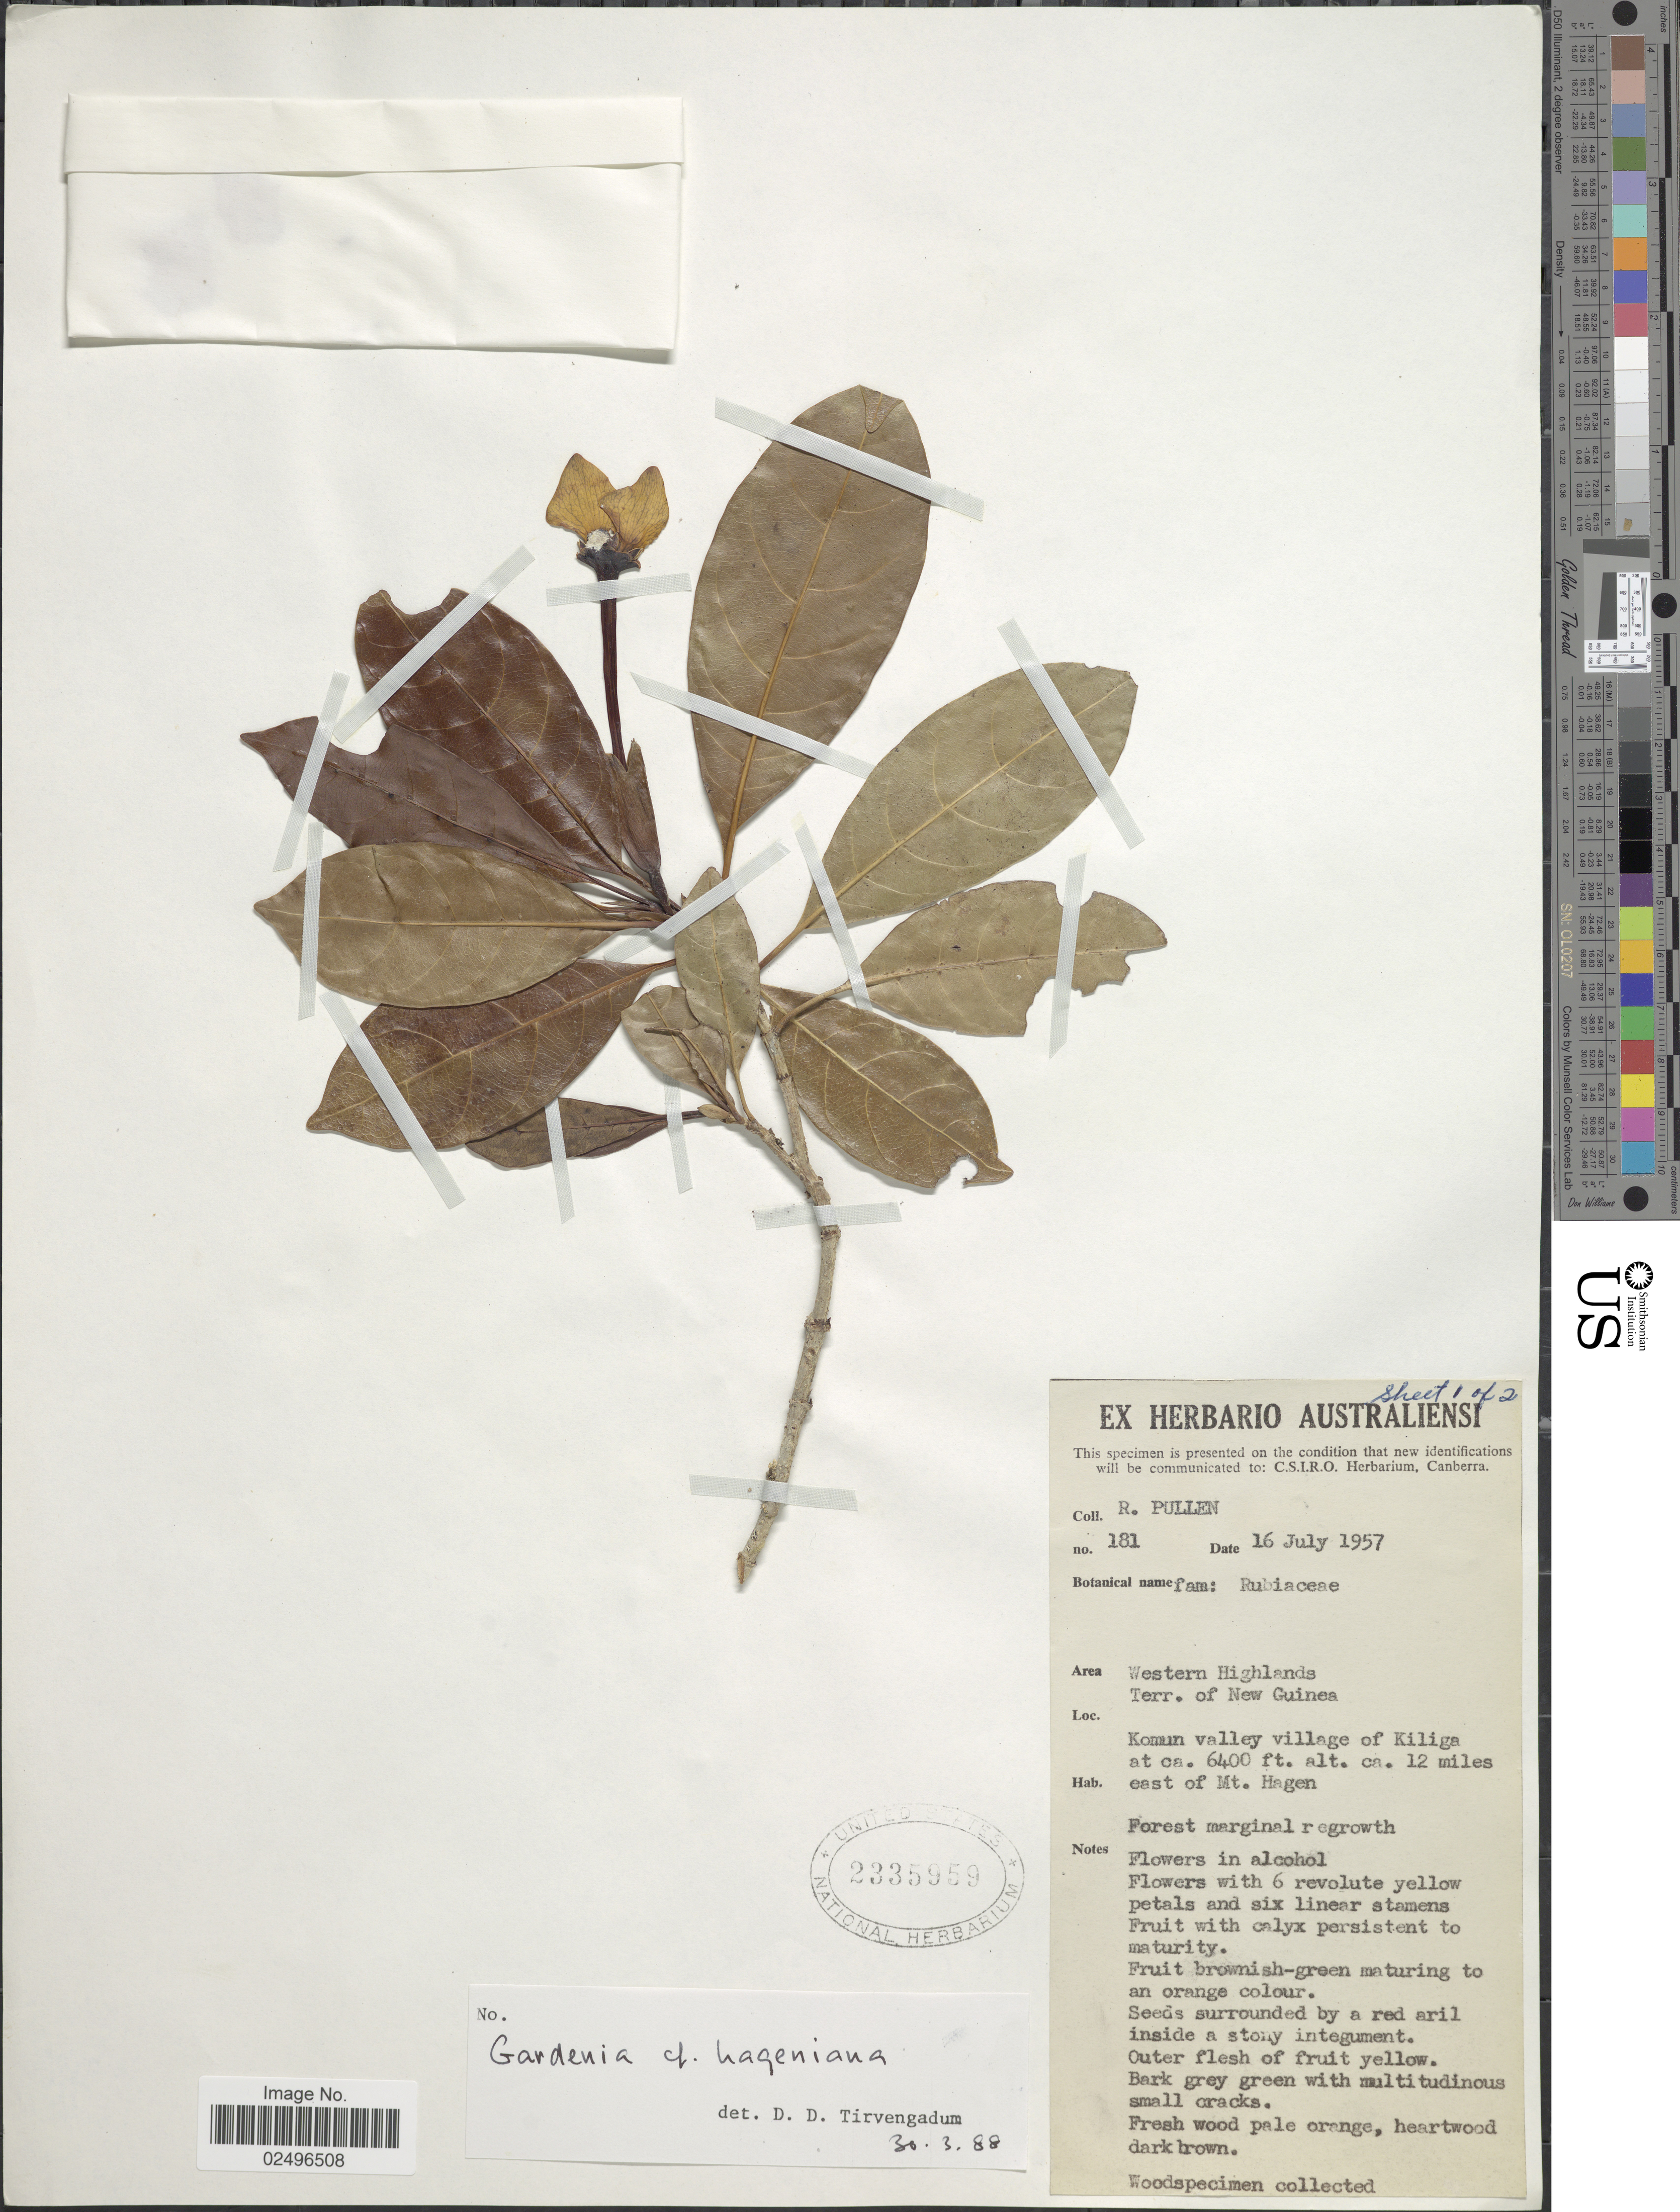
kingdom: Plantae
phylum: Tracheophyta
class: Magnoliopsida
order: Gentianales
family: Rubiaceae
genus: Gardenia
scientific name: Gardenia hageniana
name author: Gilli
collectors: R. Pullen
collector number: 181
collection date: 1957-07-16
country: Papua New Guinea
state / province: Western Highlands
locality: Western Highlands, Terr. of New Guinea, Komun valley village of Kiliga, 12 miles east of Mt. Hagen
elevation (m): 1951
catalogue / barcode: US 2335959